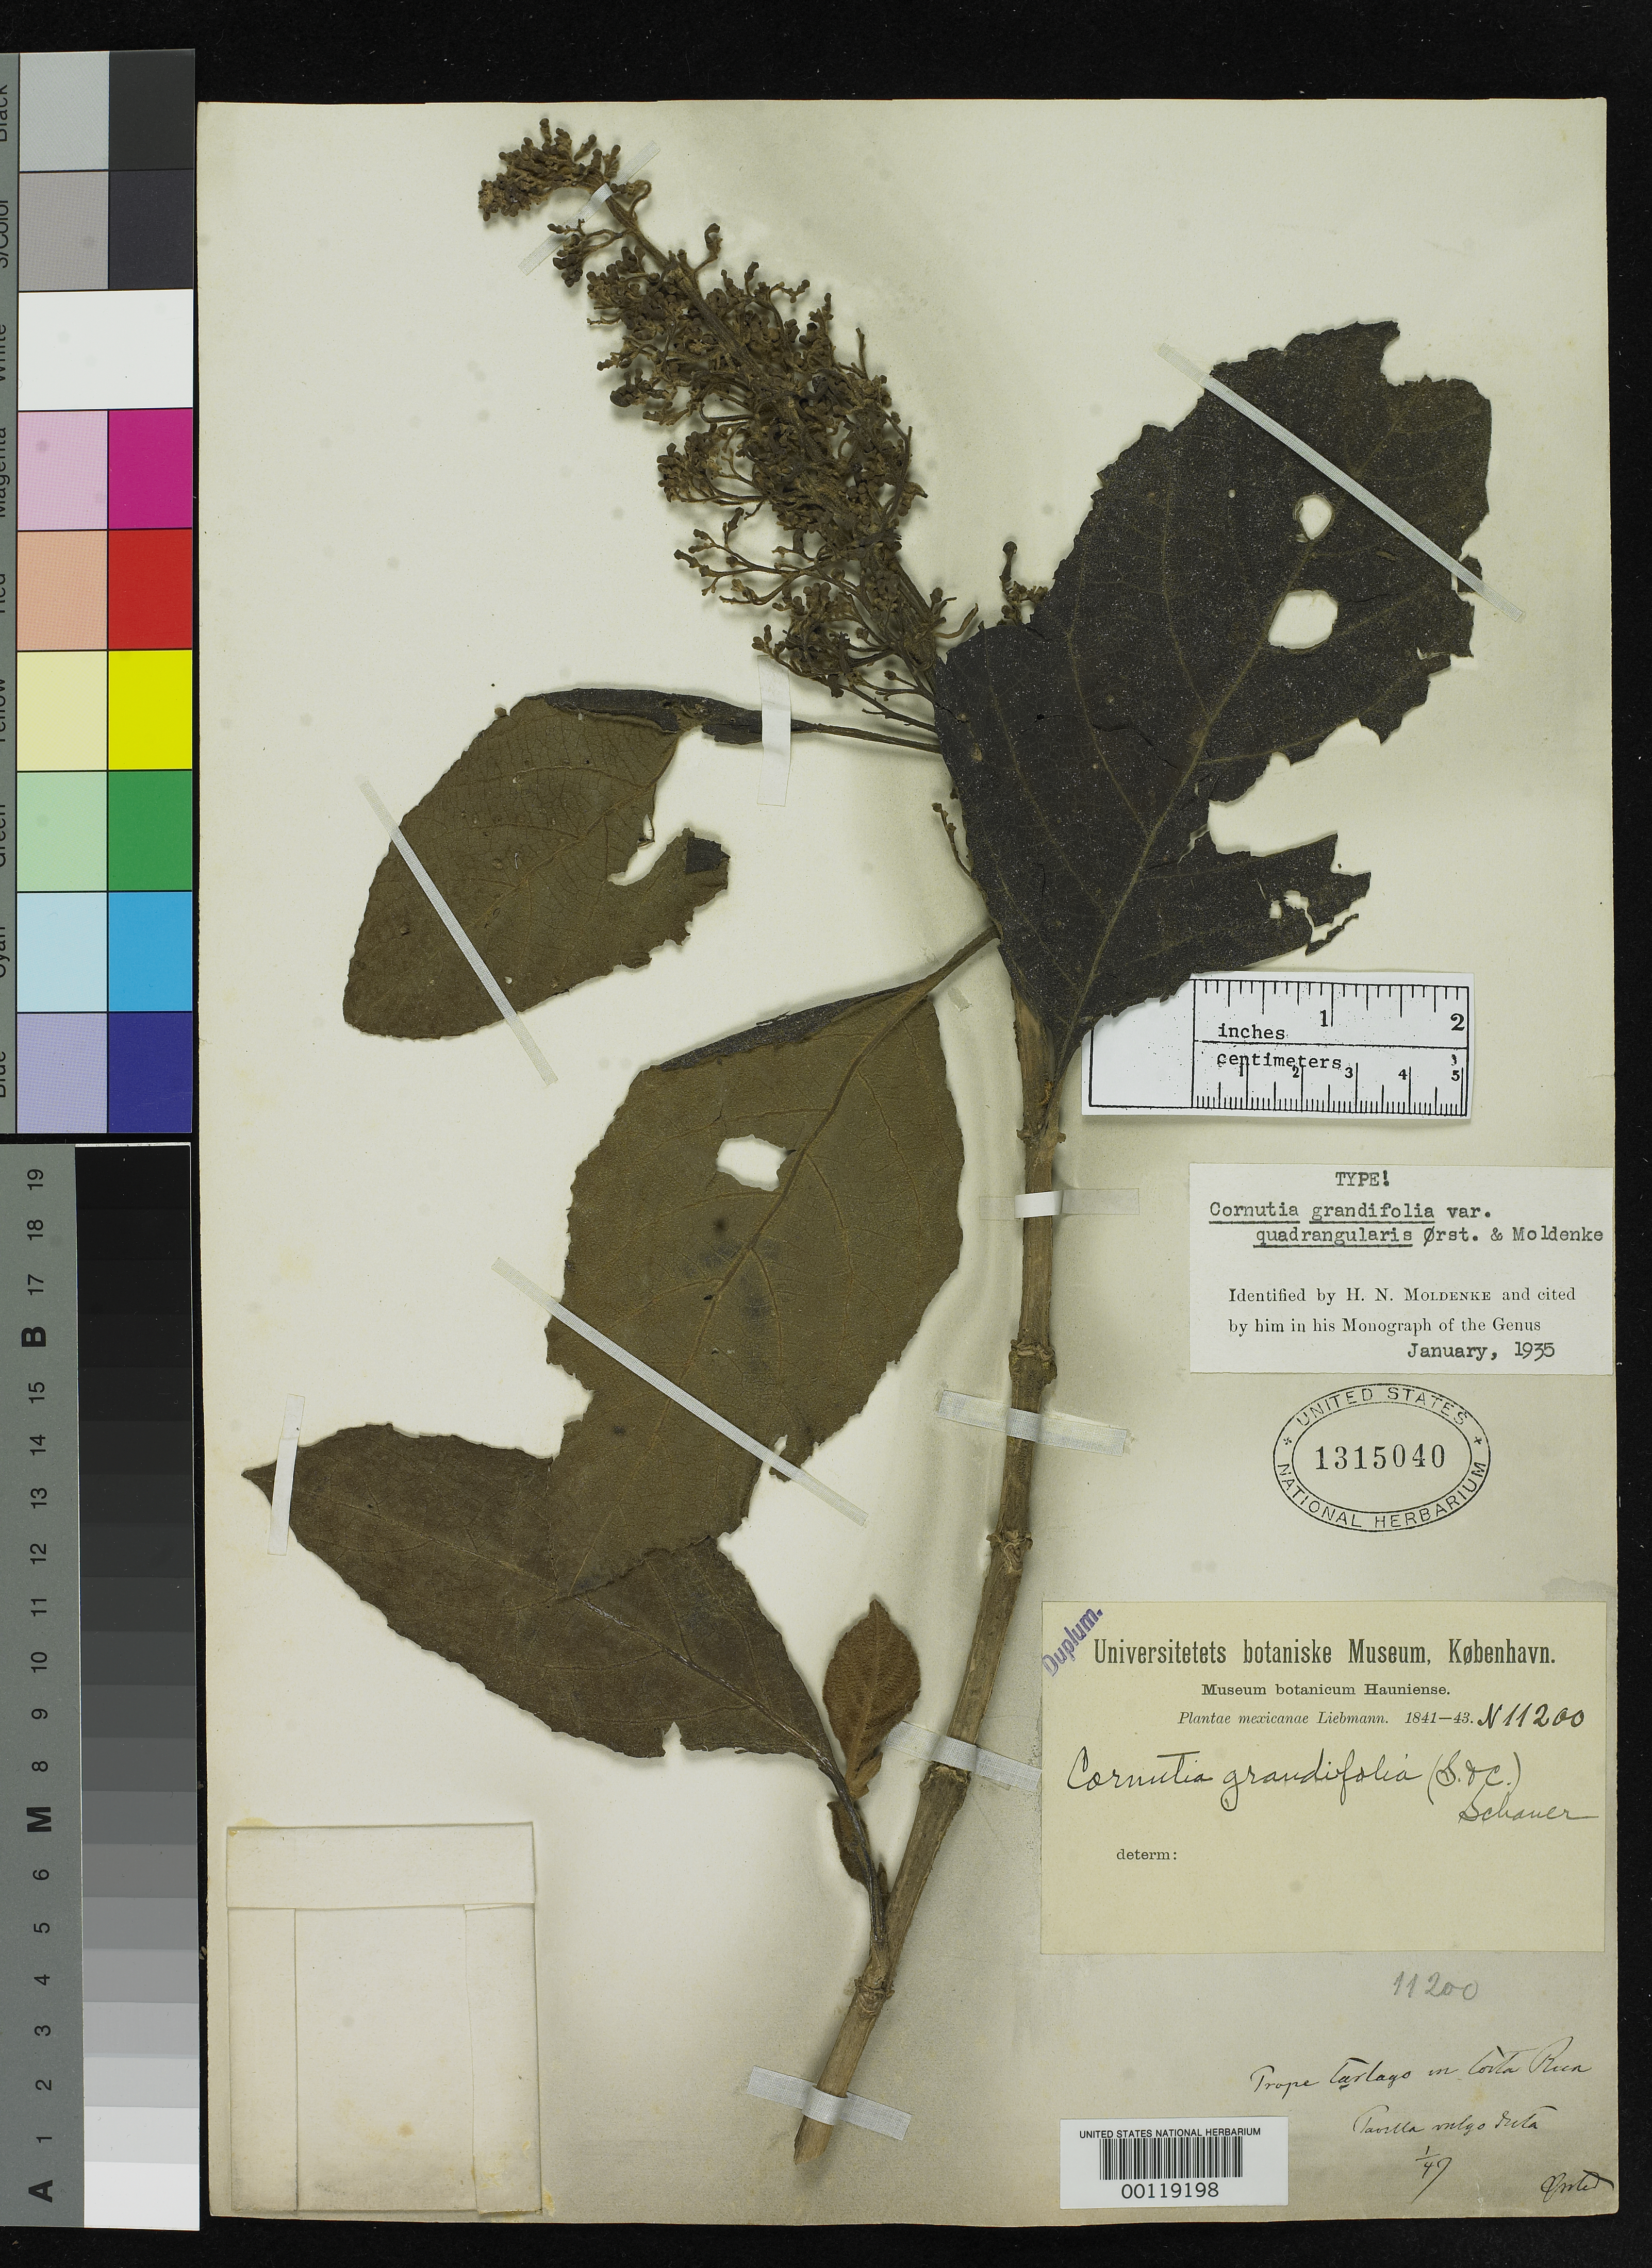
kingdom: Plantae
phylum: Tracheophyta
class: Magnoliopsida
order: Lamiales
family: Lamiaceae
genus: Cornutia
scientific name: Cornutia grandifolia var. quadrangularis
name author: Oerst. & Moldenke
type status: Holotype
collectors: A. S. Oersted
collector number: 11200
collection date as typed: Jan 1847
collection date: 1847-01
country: Costa Rica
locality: Near Cartago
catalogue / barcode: US 1315040